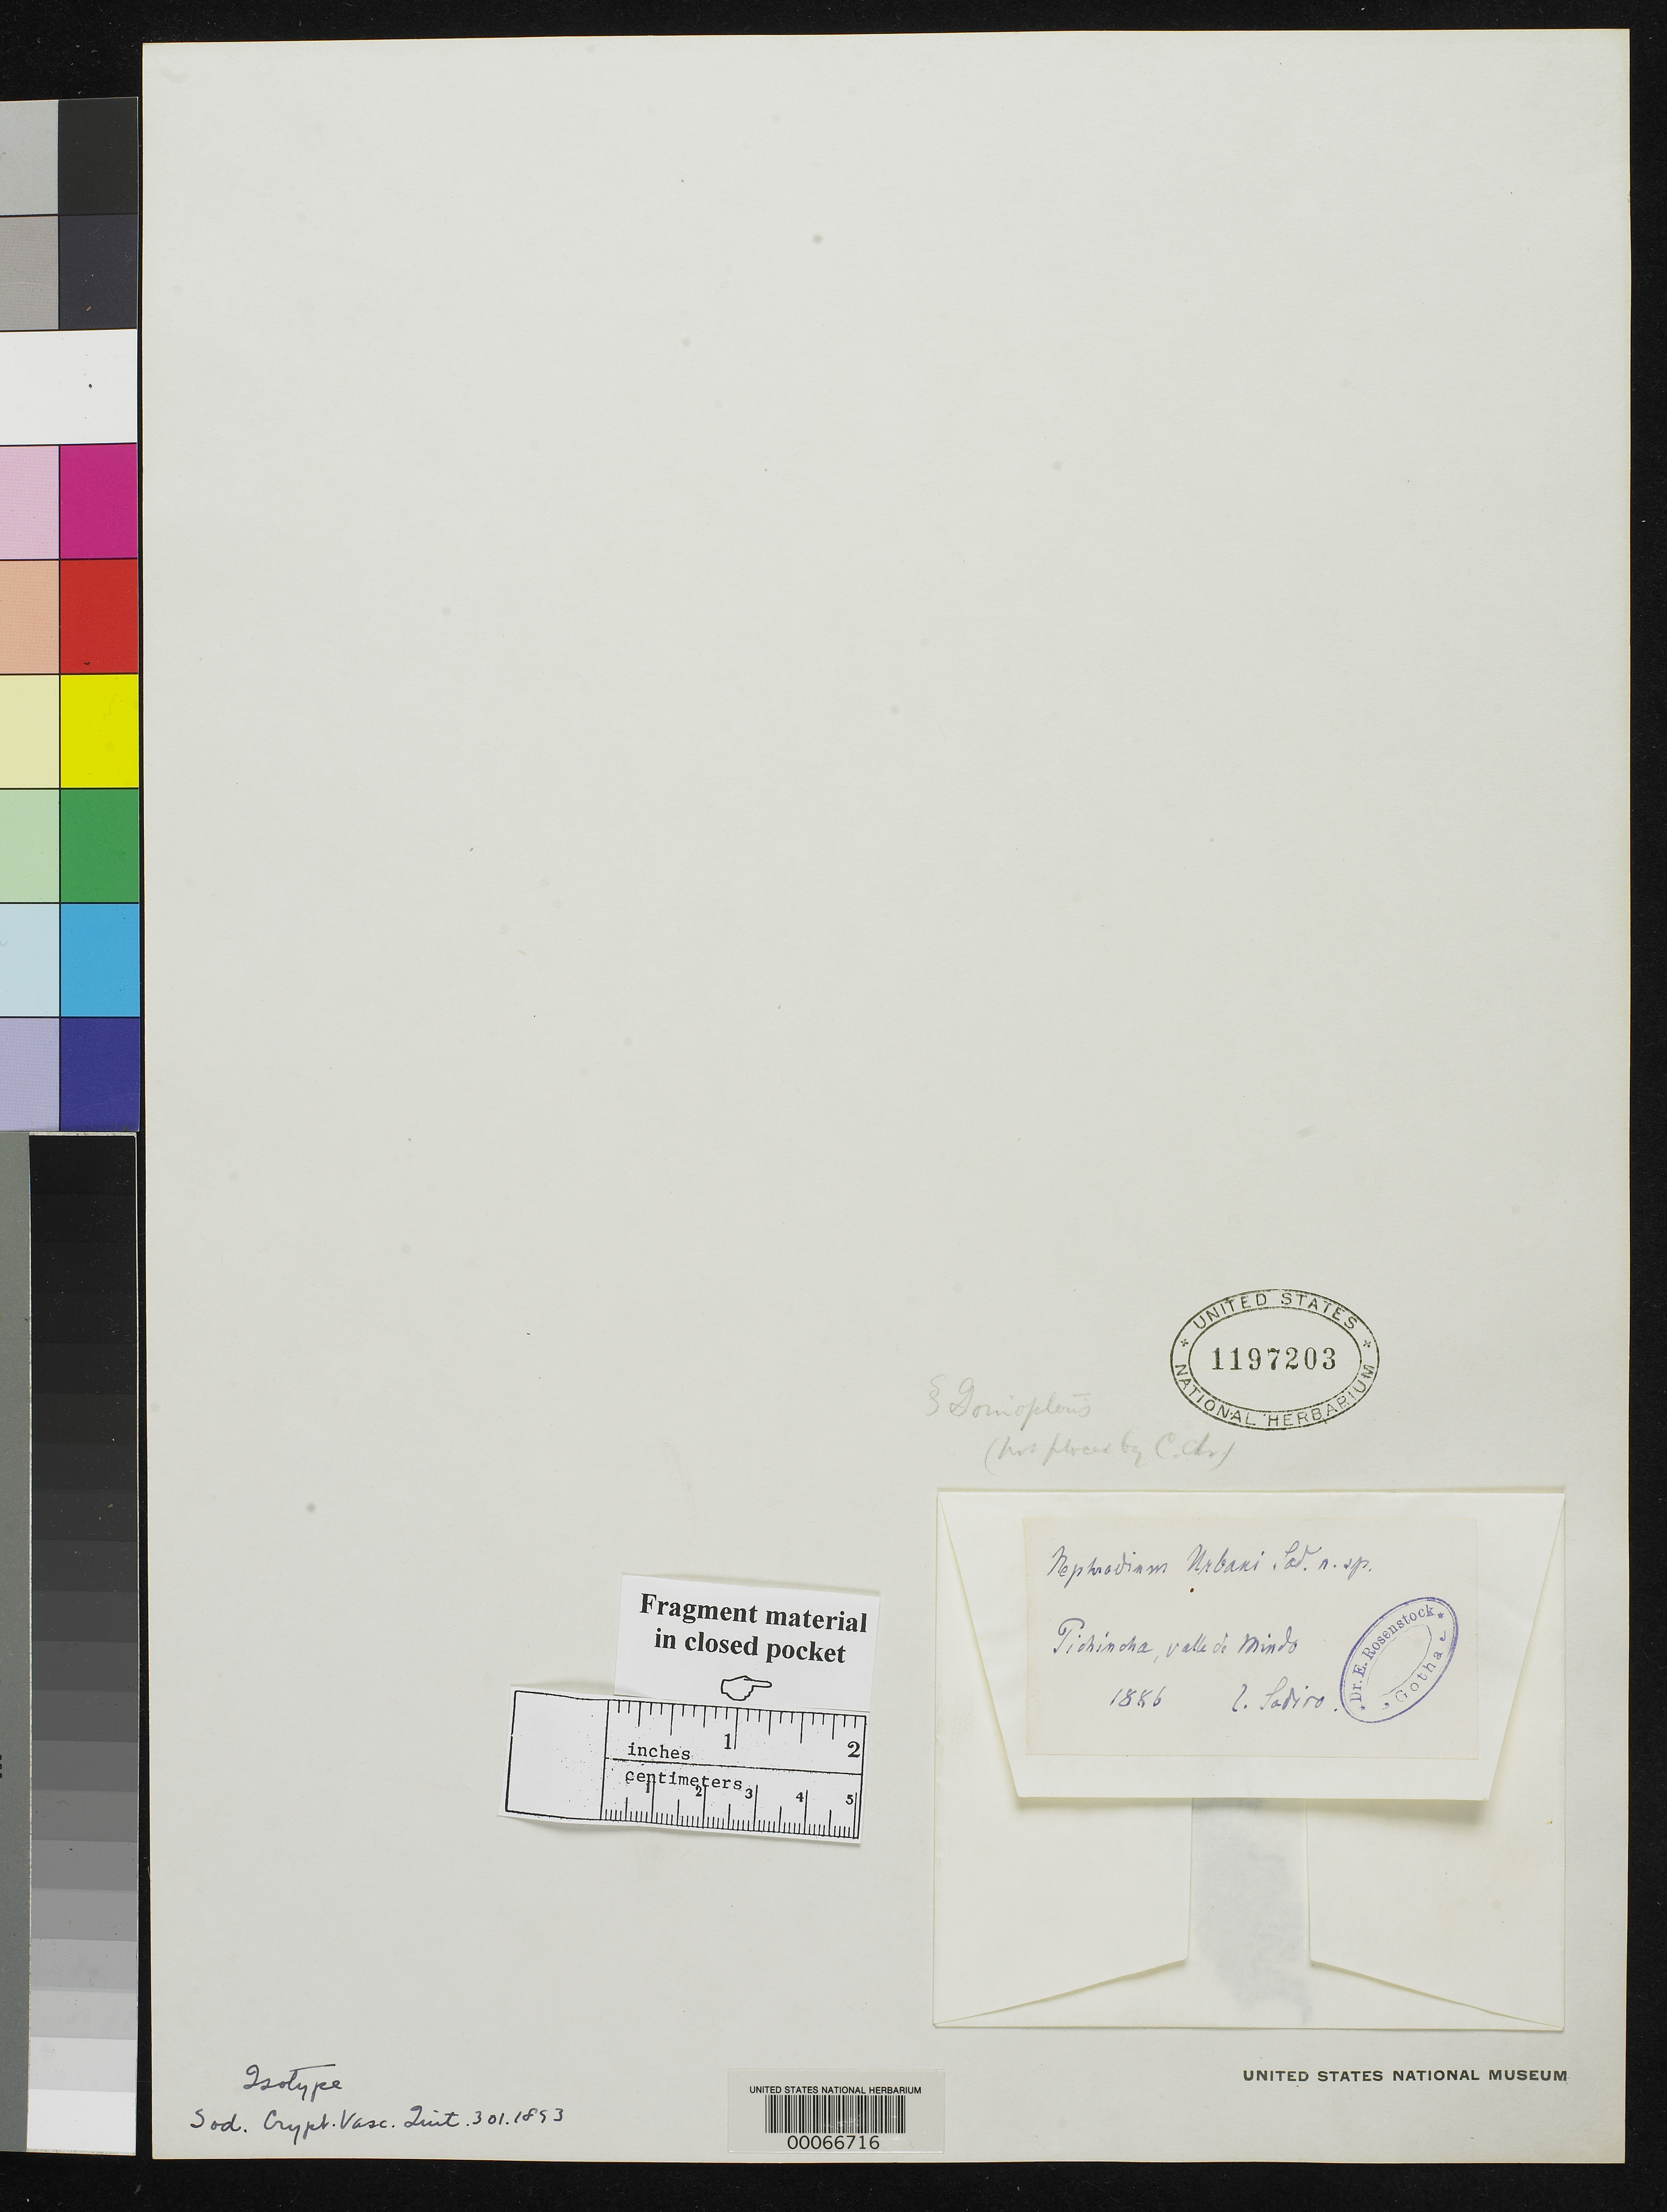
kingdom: Plantae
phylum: Tracheophyta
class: Polypodiopsida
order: Polypodiales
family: Dryopteridaceae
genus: Nephrodium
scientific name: Nephrodium urbanii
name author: Sodiro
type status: Type Collection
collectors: L. Sodiro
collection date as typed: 1886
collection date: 1886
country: Ecuador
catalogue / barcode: US 1197203